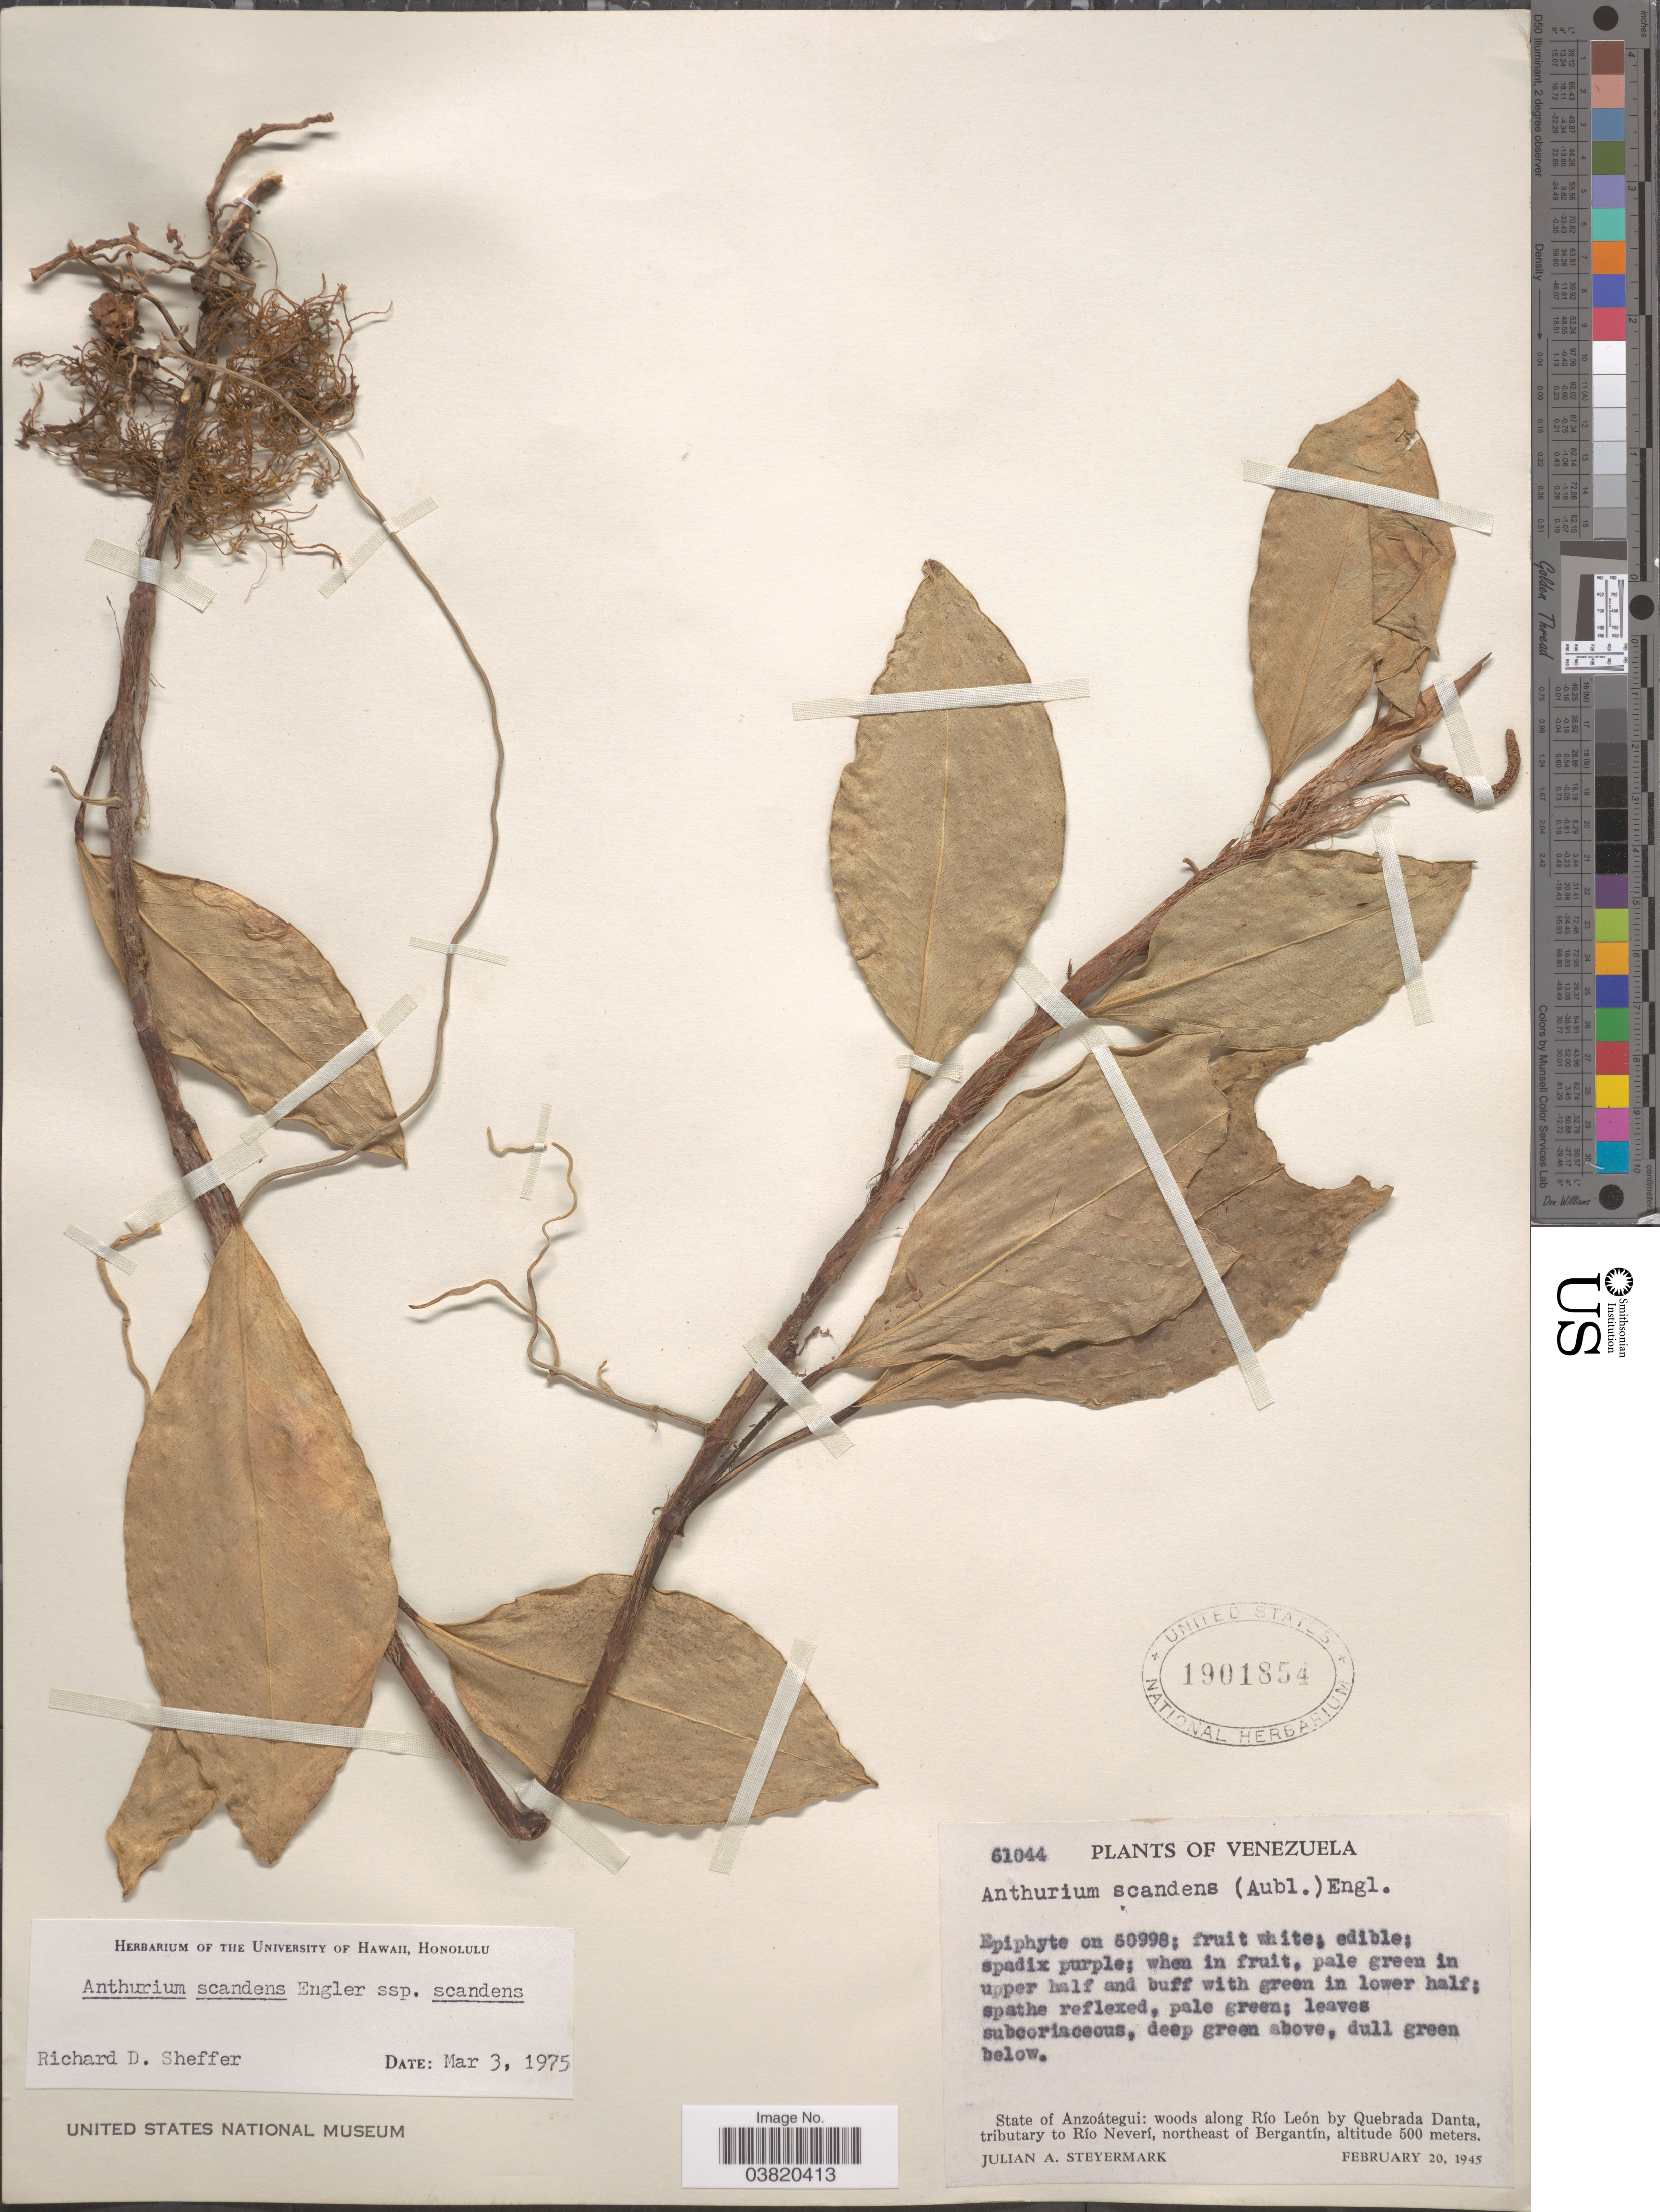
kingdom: Plantae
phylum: Tracheophyta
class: Liliopsida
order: Alismatales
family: Araceae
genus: Anthurium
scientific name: Anthurium scandens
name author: (Aubl.) Engl.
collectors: J. Steyermark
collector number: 61044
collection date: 1945-02-20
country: Venezuela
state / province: Anzoategui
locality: Woods along Río León by Quebrada Danta, tributary to Río Neverí, northeast of Bergantín.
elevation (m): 500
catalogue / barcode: US 1901854